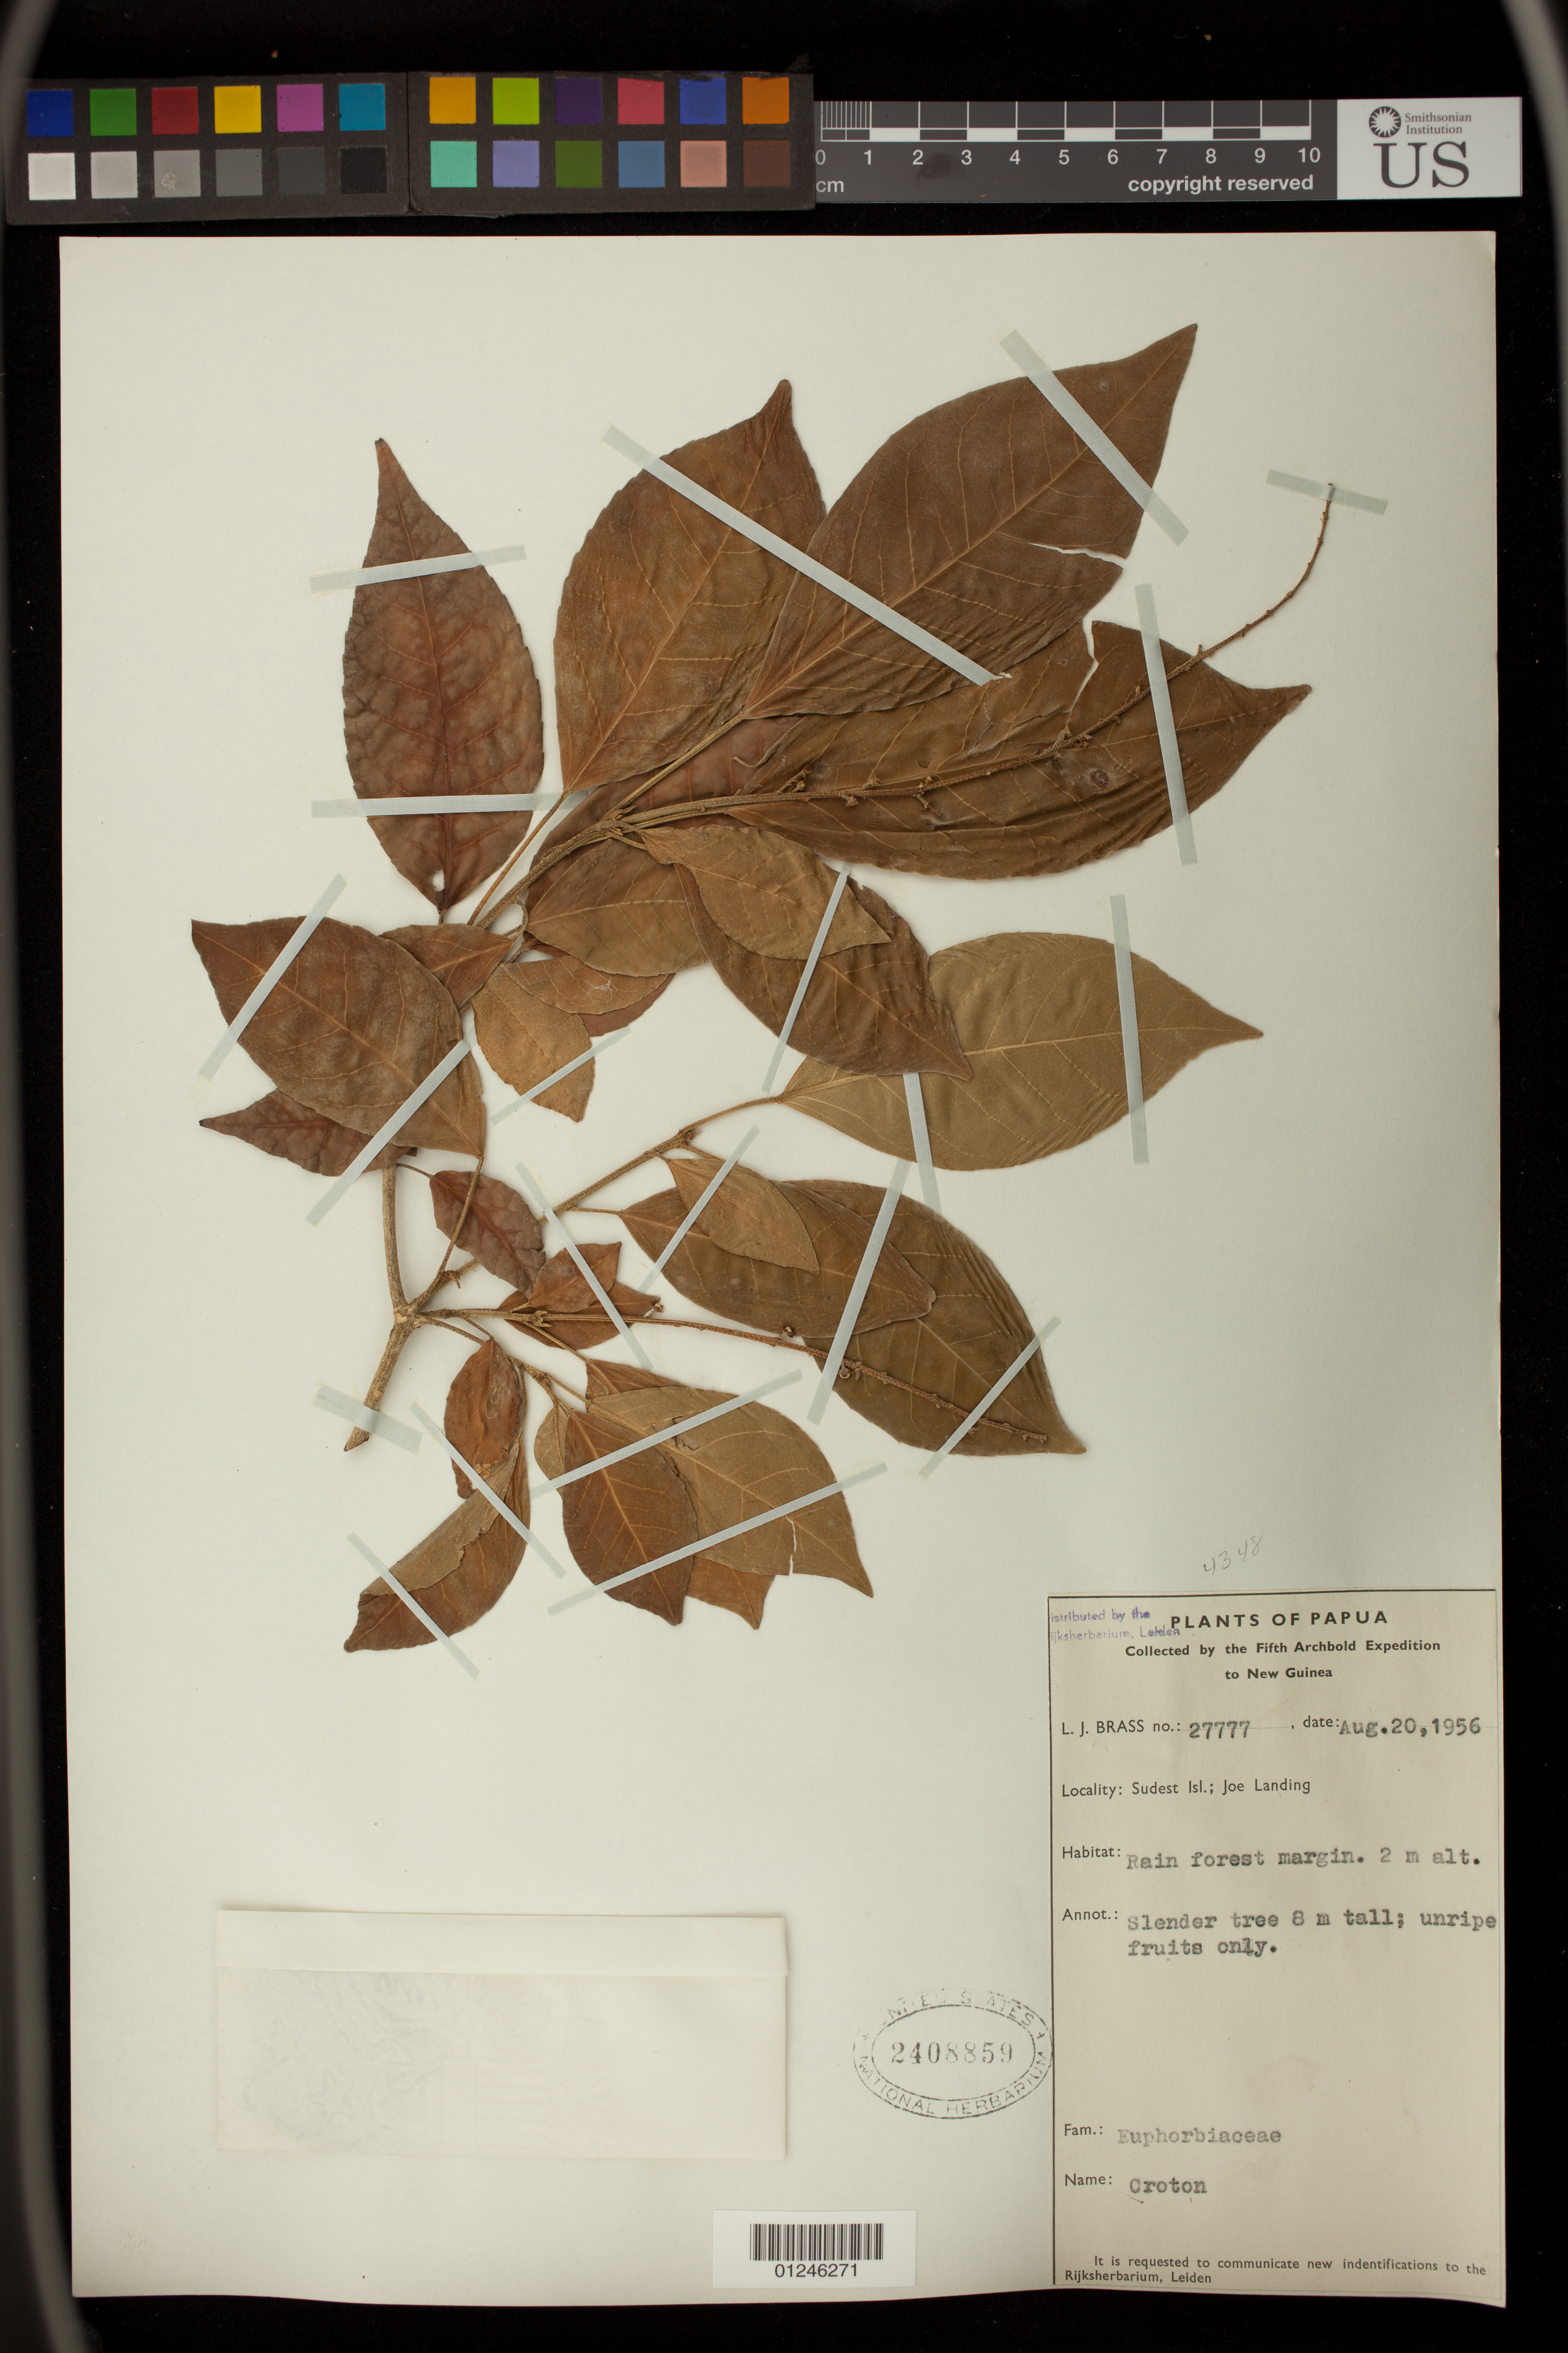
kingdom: Plantae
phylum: Tracheophyta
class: Magnoliopsida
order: Malpighiales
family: Euphorbiaceae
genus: Croton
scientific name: Croton sp.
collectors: L. J. Brass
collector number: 27777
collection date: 1956-08-20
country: Papua New Guinea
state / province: Milne Bay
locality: Sudest Isl.; Joe Landing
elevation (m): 2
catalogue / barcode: US 2408859